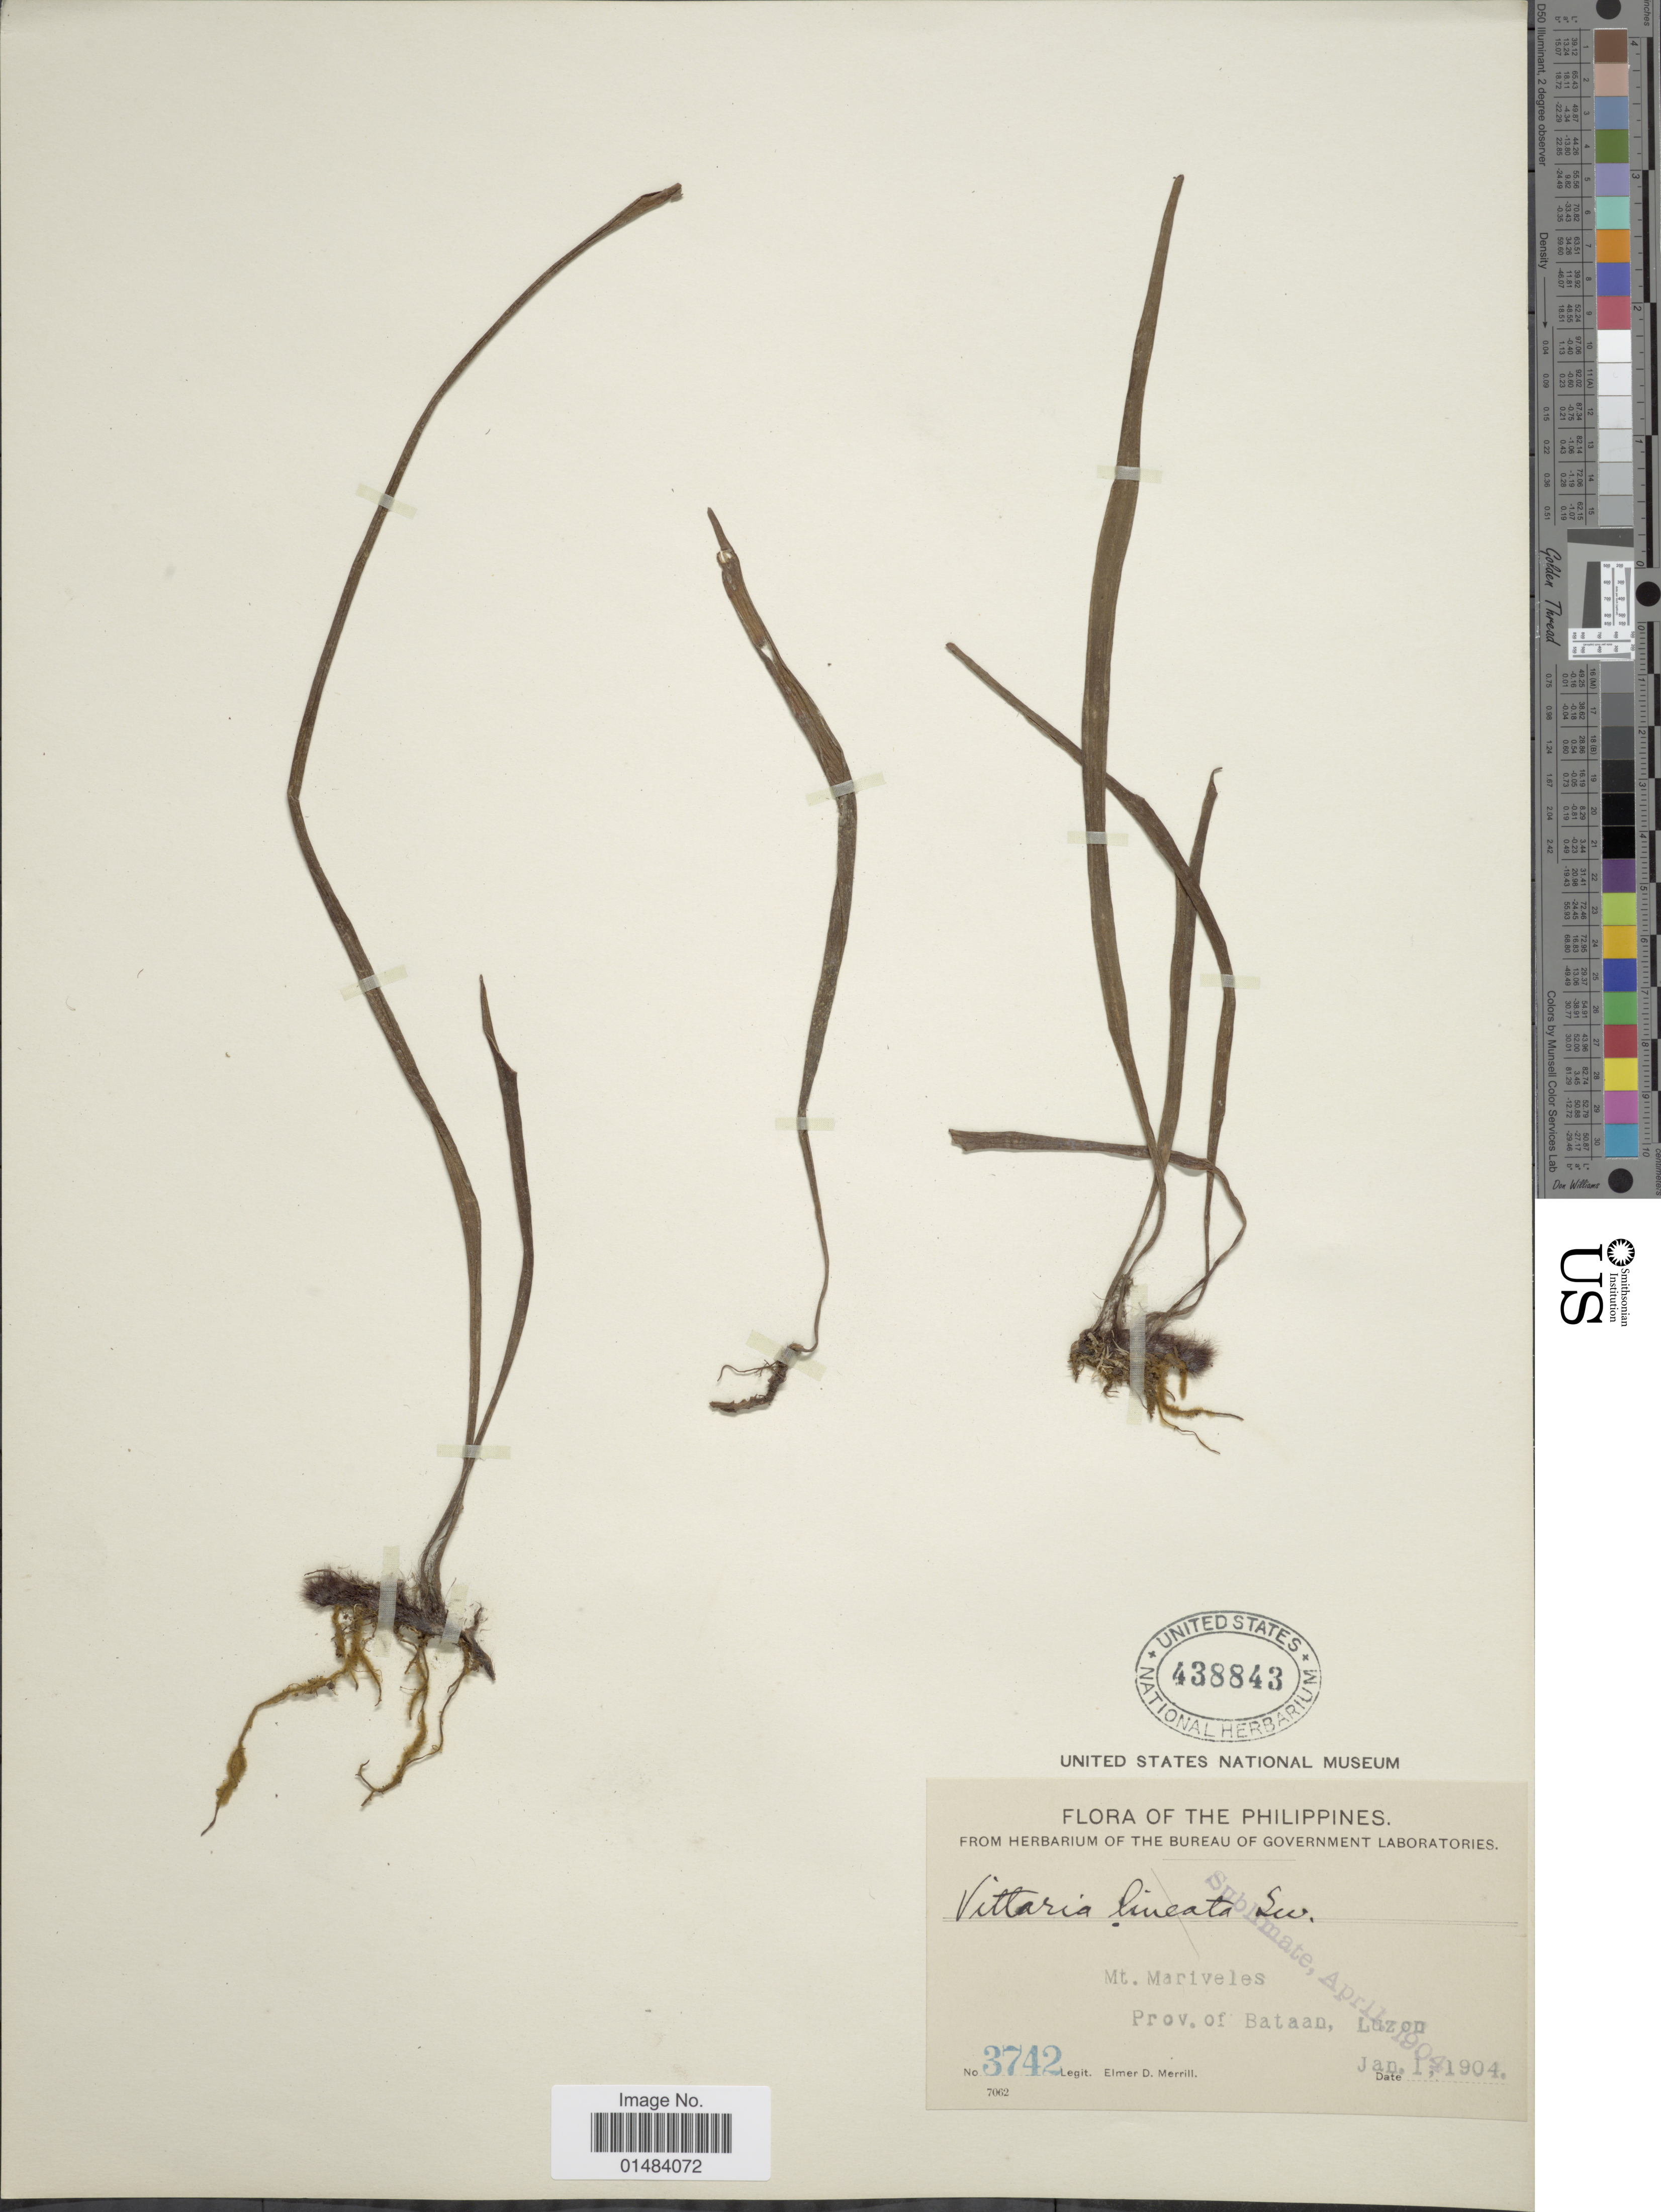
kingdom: Plantae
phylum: Tracheophyta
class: Polypodiopsida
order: Polypodiales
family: Pteridaceae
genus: Vittaria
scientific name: Vittaria lineata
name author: (L.) Sm.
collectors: E. D. Merrill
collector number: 3742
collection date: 1904-01-01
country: Philippines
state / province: Cagayan Valley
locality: Philippines, Mt. Mariveles, Prov. of Bataan, Luzon.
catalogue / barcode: US 438843